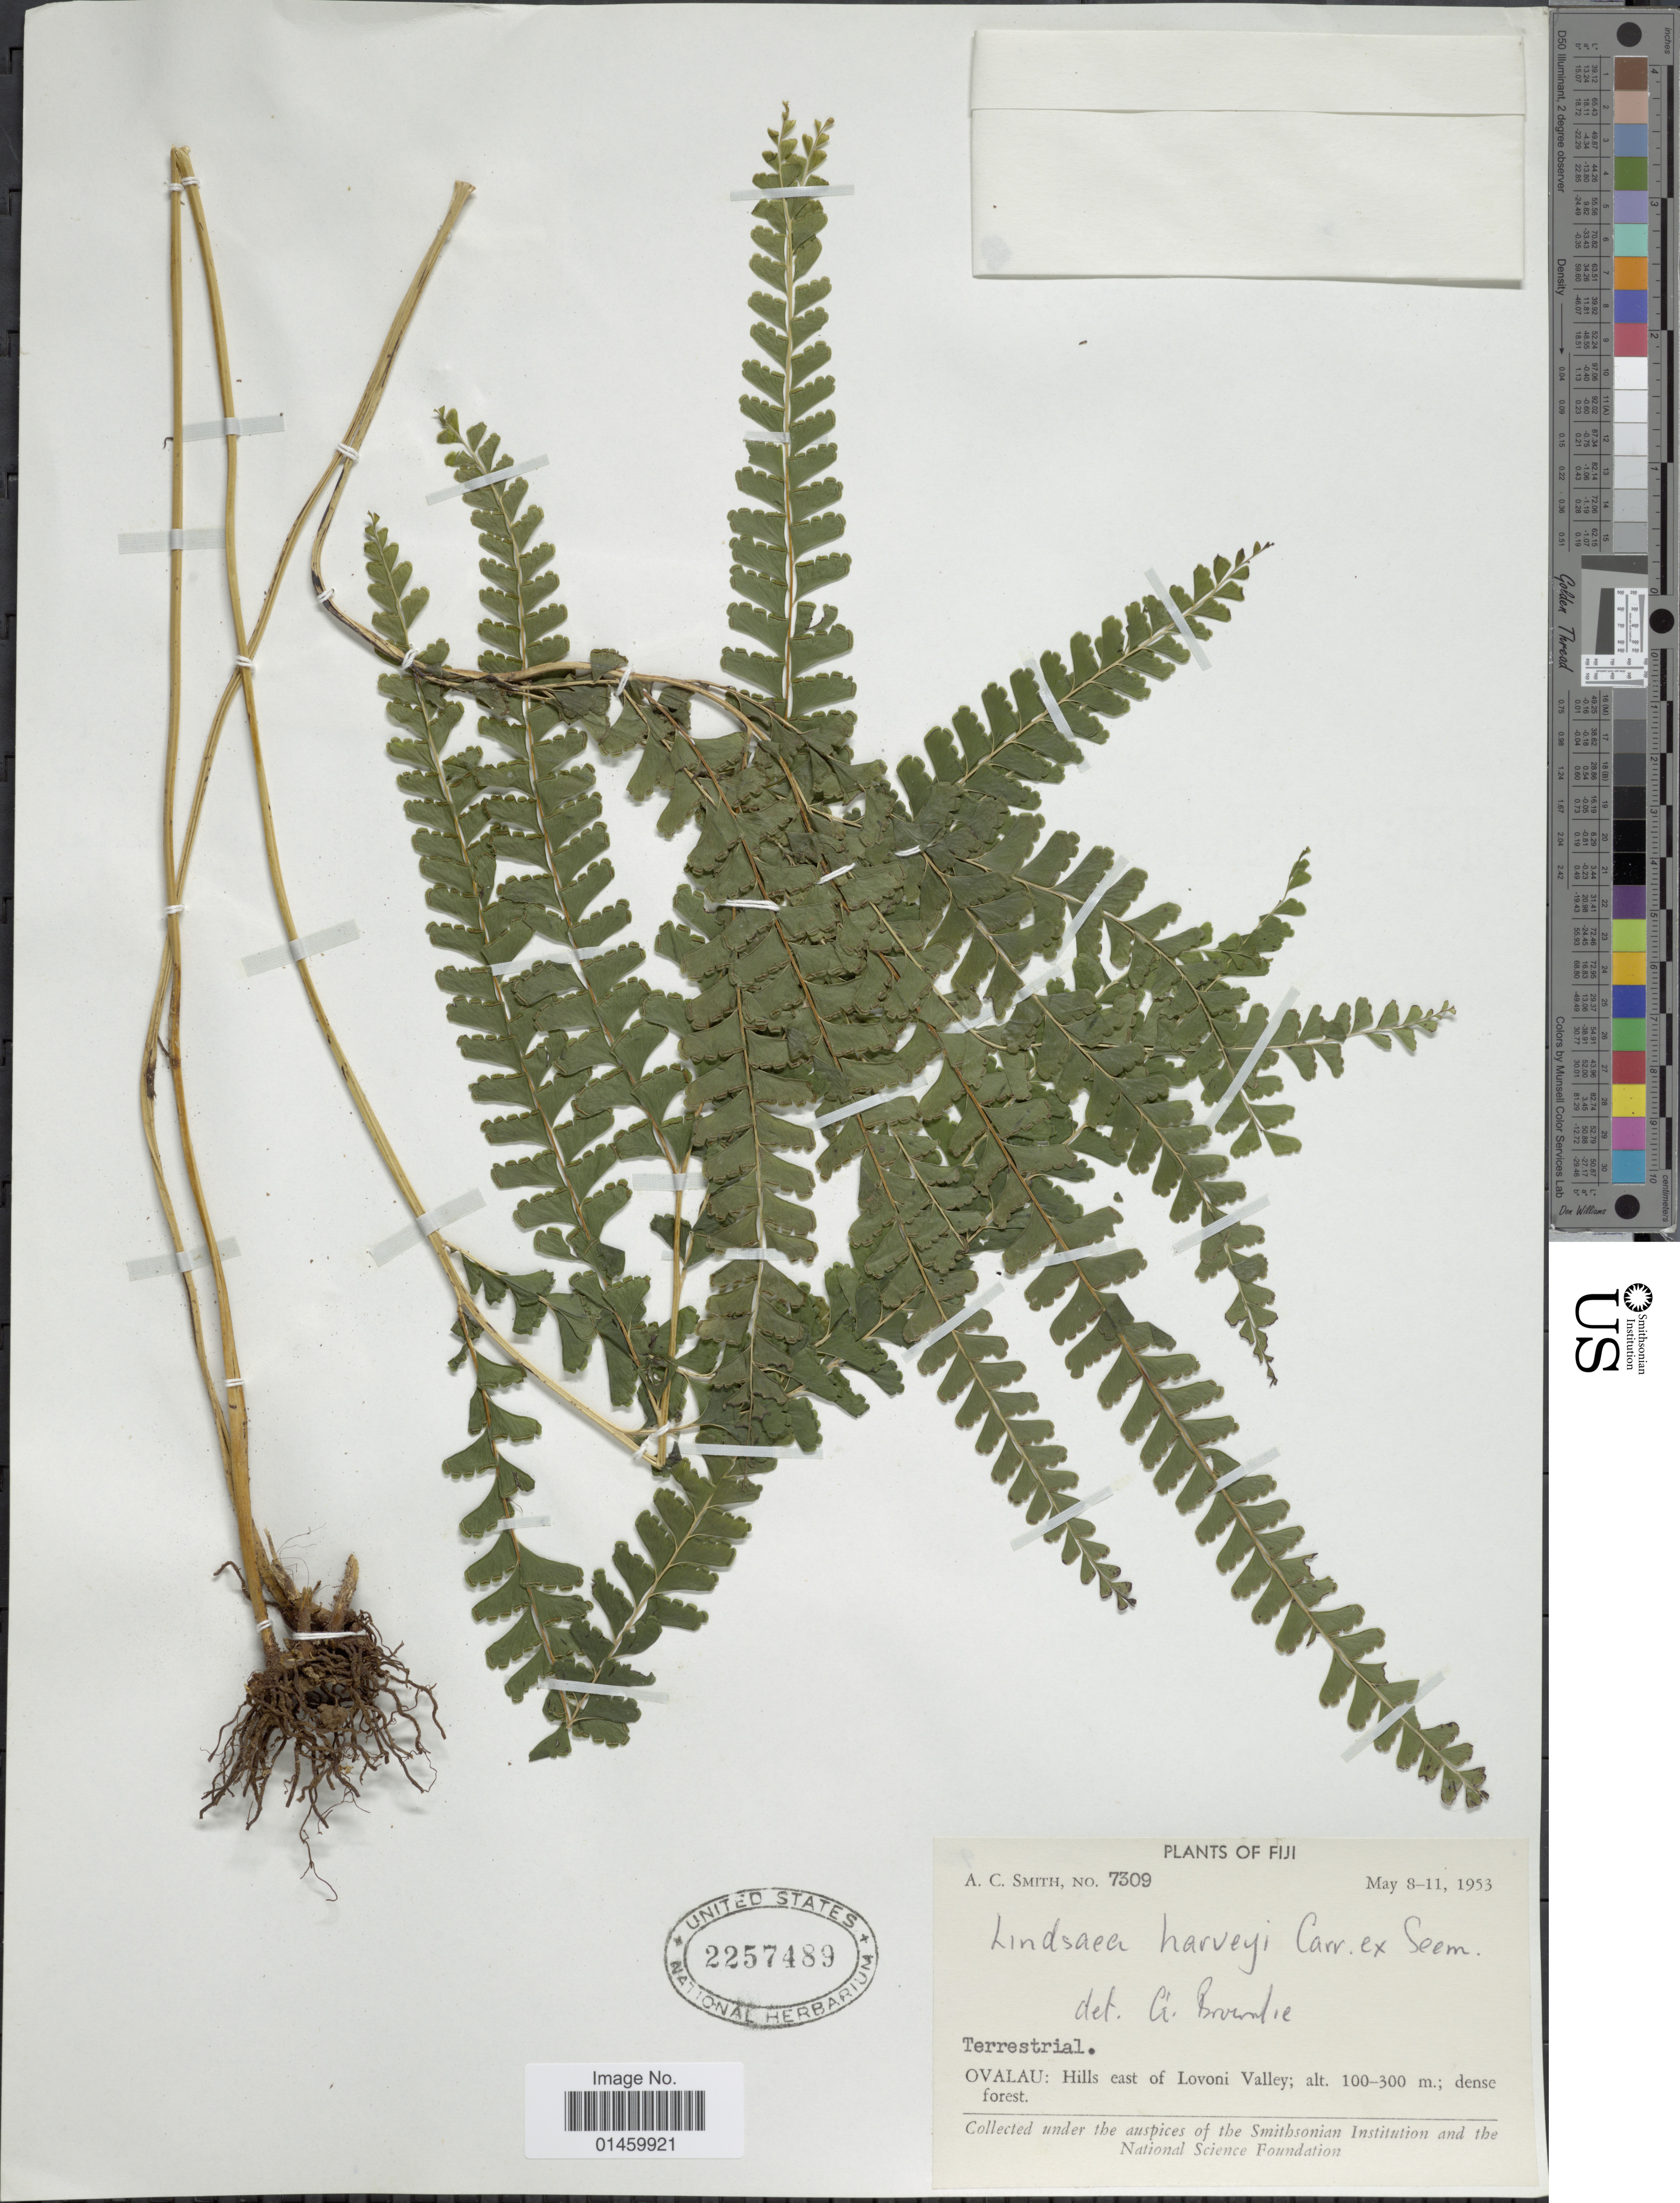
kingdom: Plantae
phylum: Tracheophyta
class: Polypodiopsida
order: Polypodiales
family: Lindsaeaceae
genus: Lindsaea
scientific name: Lindsaea harveyi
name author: Carruth. ex Seem.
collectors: A. C. Smith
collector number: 7309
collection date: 1953-05-08/1953-05-11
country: Fiji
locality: Ovalau: Hills east of Lovoni Valley.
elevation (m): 100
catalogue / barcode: US 2257489